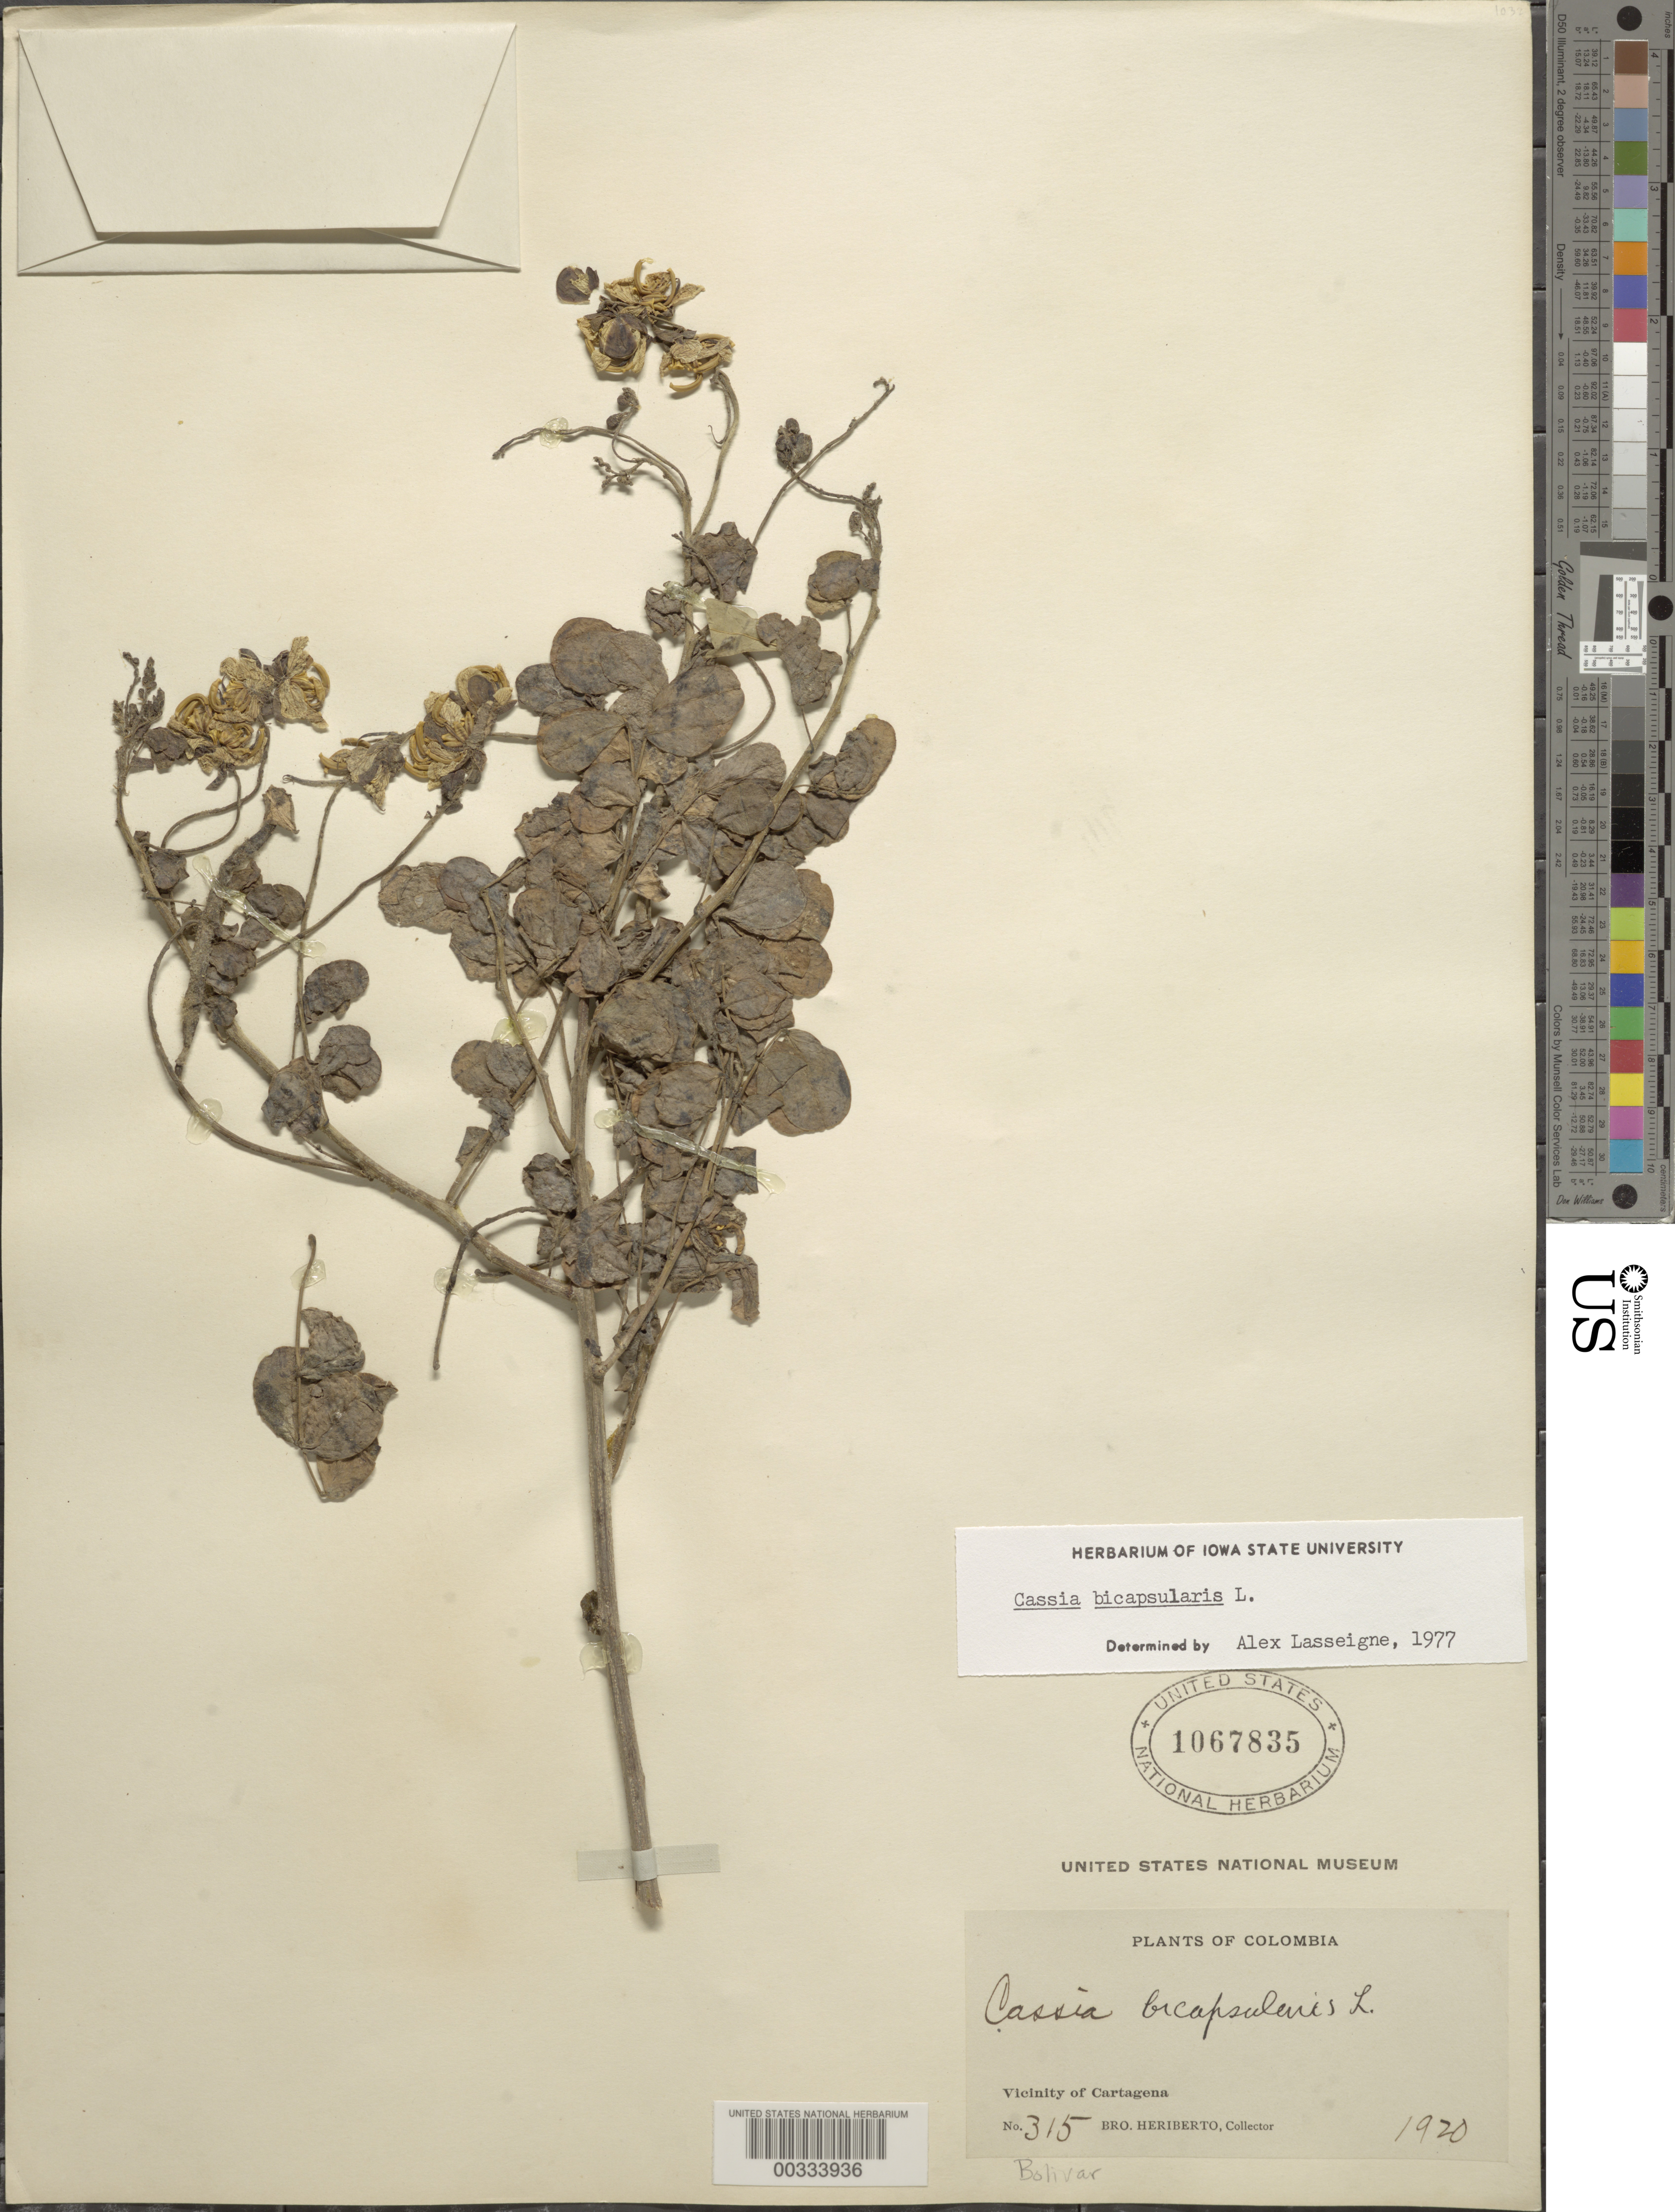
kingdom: Plantae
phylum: Tracheophyta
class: Magnoliopsida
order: Fabales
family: Fabaceae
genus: Senna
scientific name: Senna bicapsularis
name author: (L.) Roxb.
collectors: B. Herbierto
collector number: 315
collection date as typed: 1920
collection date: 1920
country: Colombia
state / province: Bolívar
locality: Vicinity of Cartagena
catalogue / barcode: US 1067835